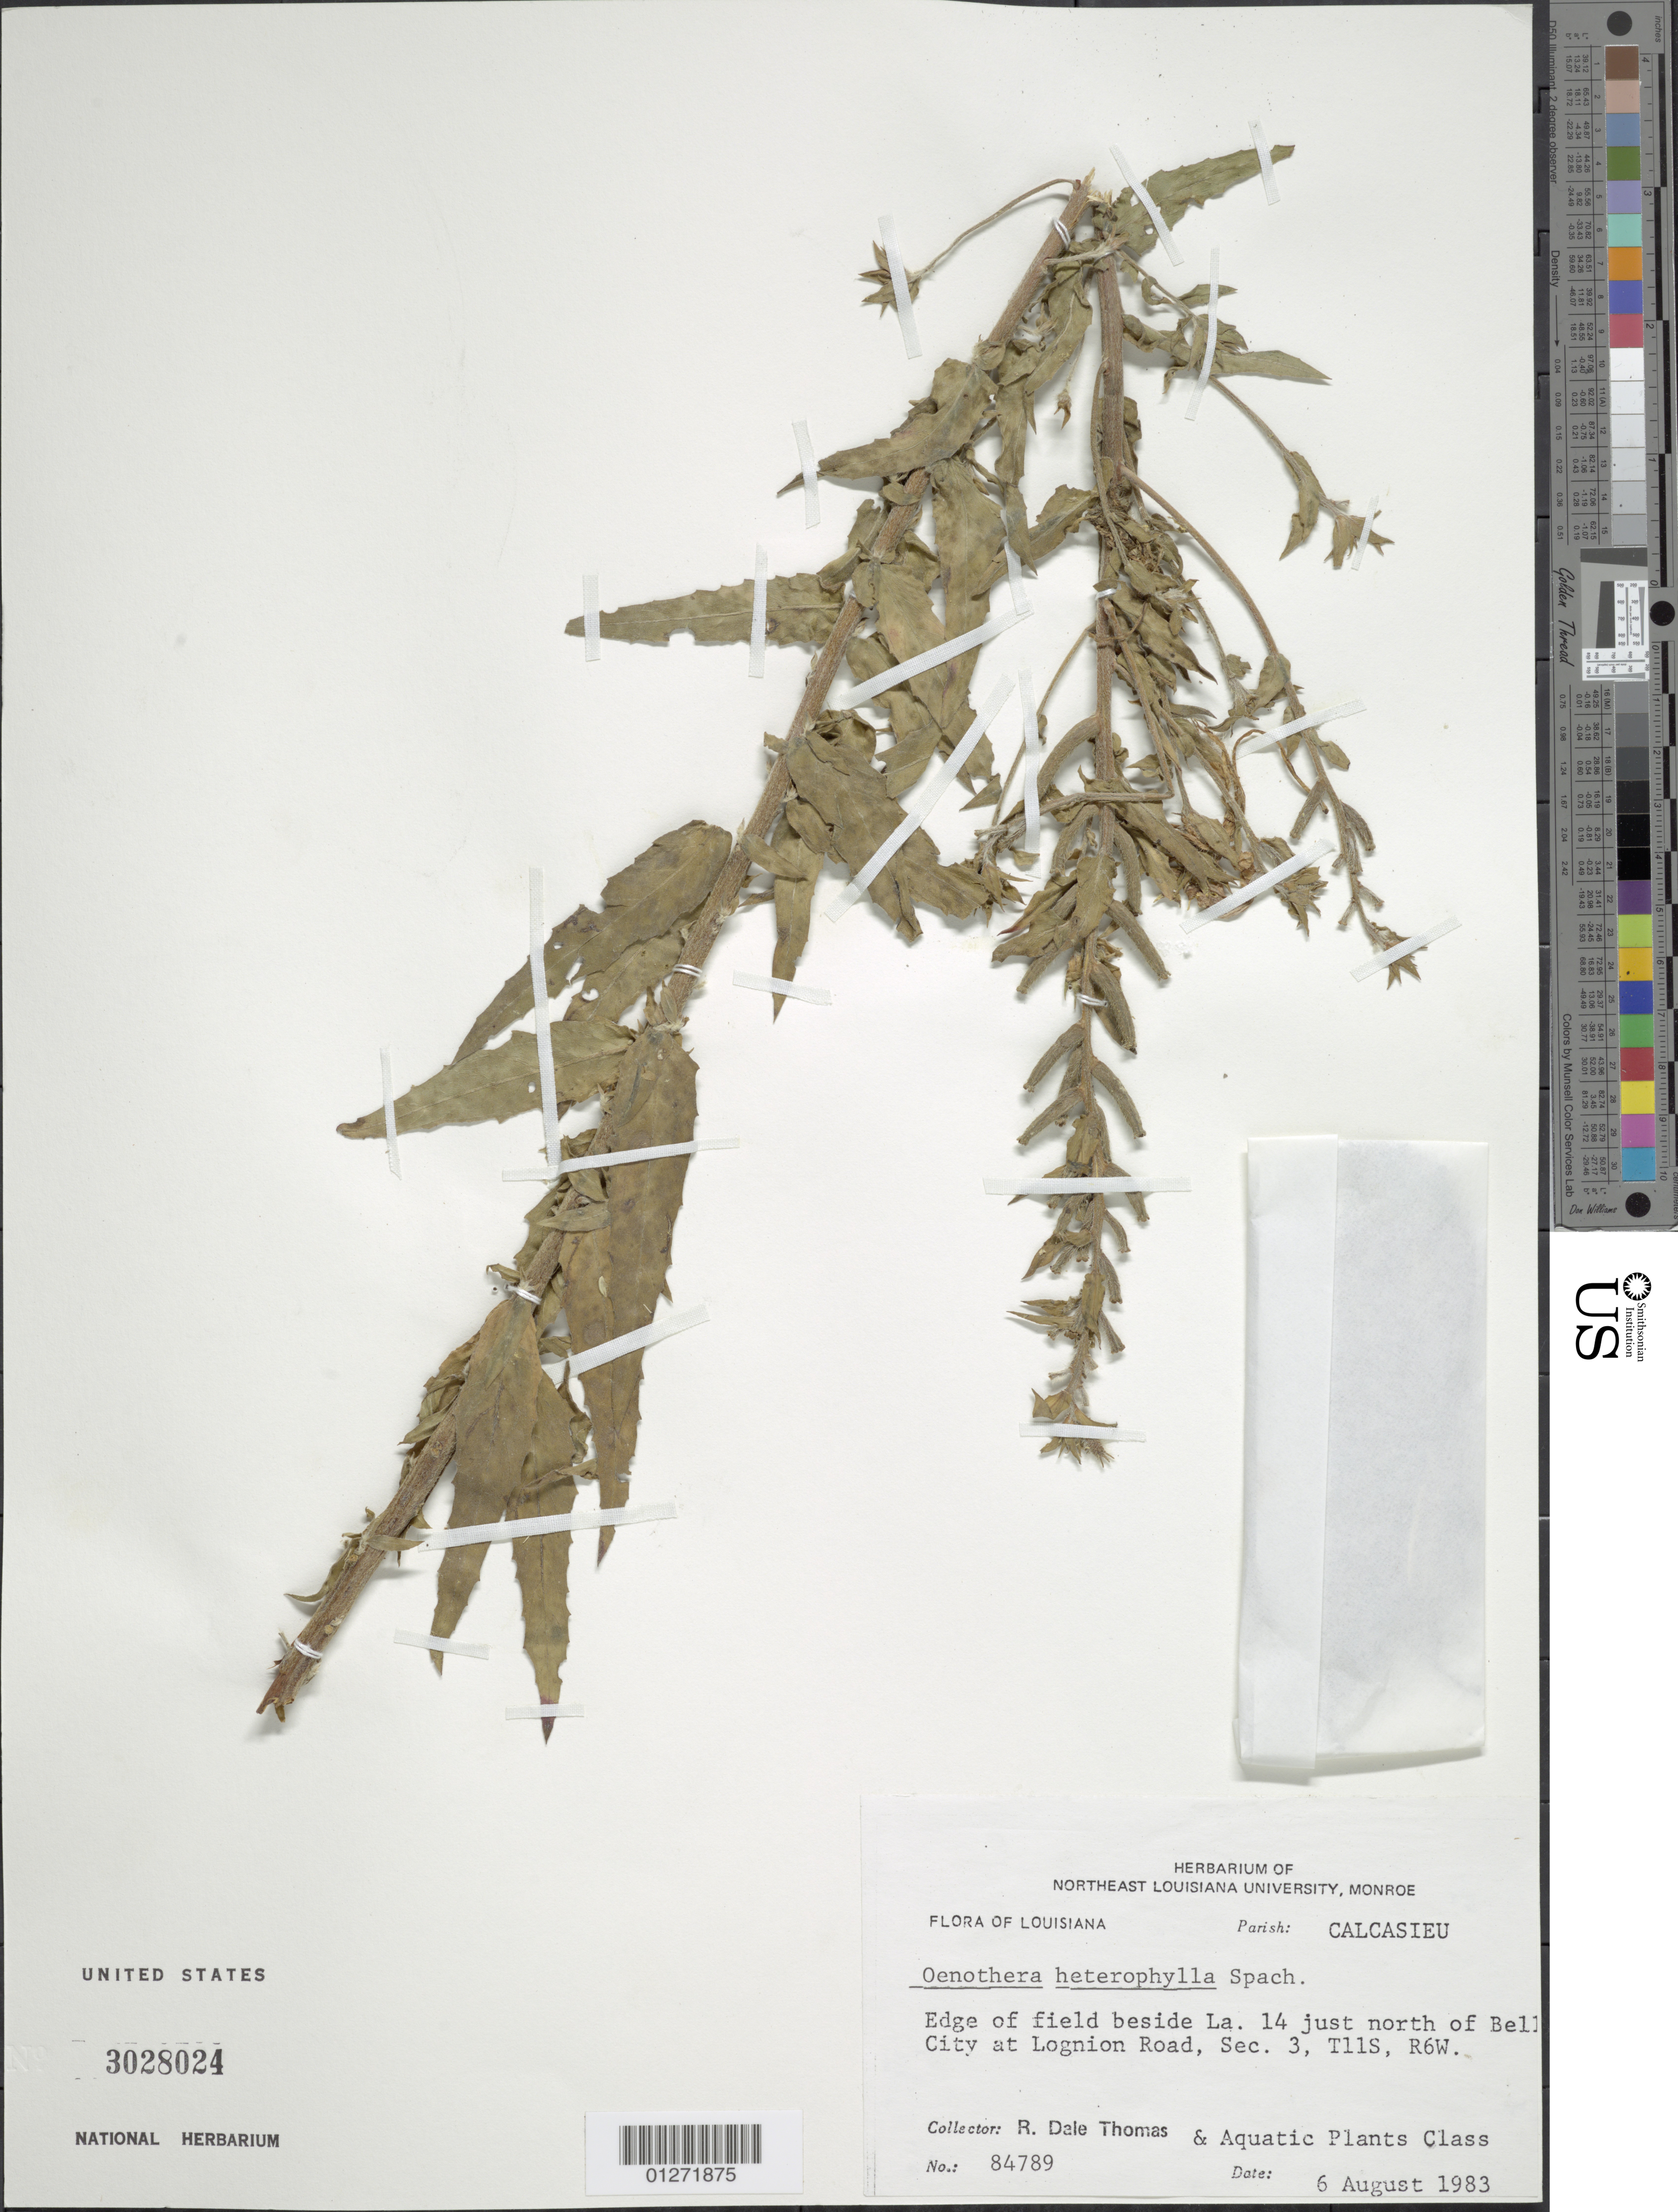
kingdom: Plantae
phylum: Tracheophyta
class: Magnoliopsida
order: Myrtales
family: Onagraceae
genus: Oenothera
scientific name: Oenothera heterophylla subsp. heterophylla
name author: Spach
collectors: R. Thomas & B. Dutton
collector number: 84789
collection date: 1983-08-06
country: United States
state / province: Louisiana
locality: Parish Calcasieu, N of Bell City at Lognion Road.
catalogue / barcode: US 3028024